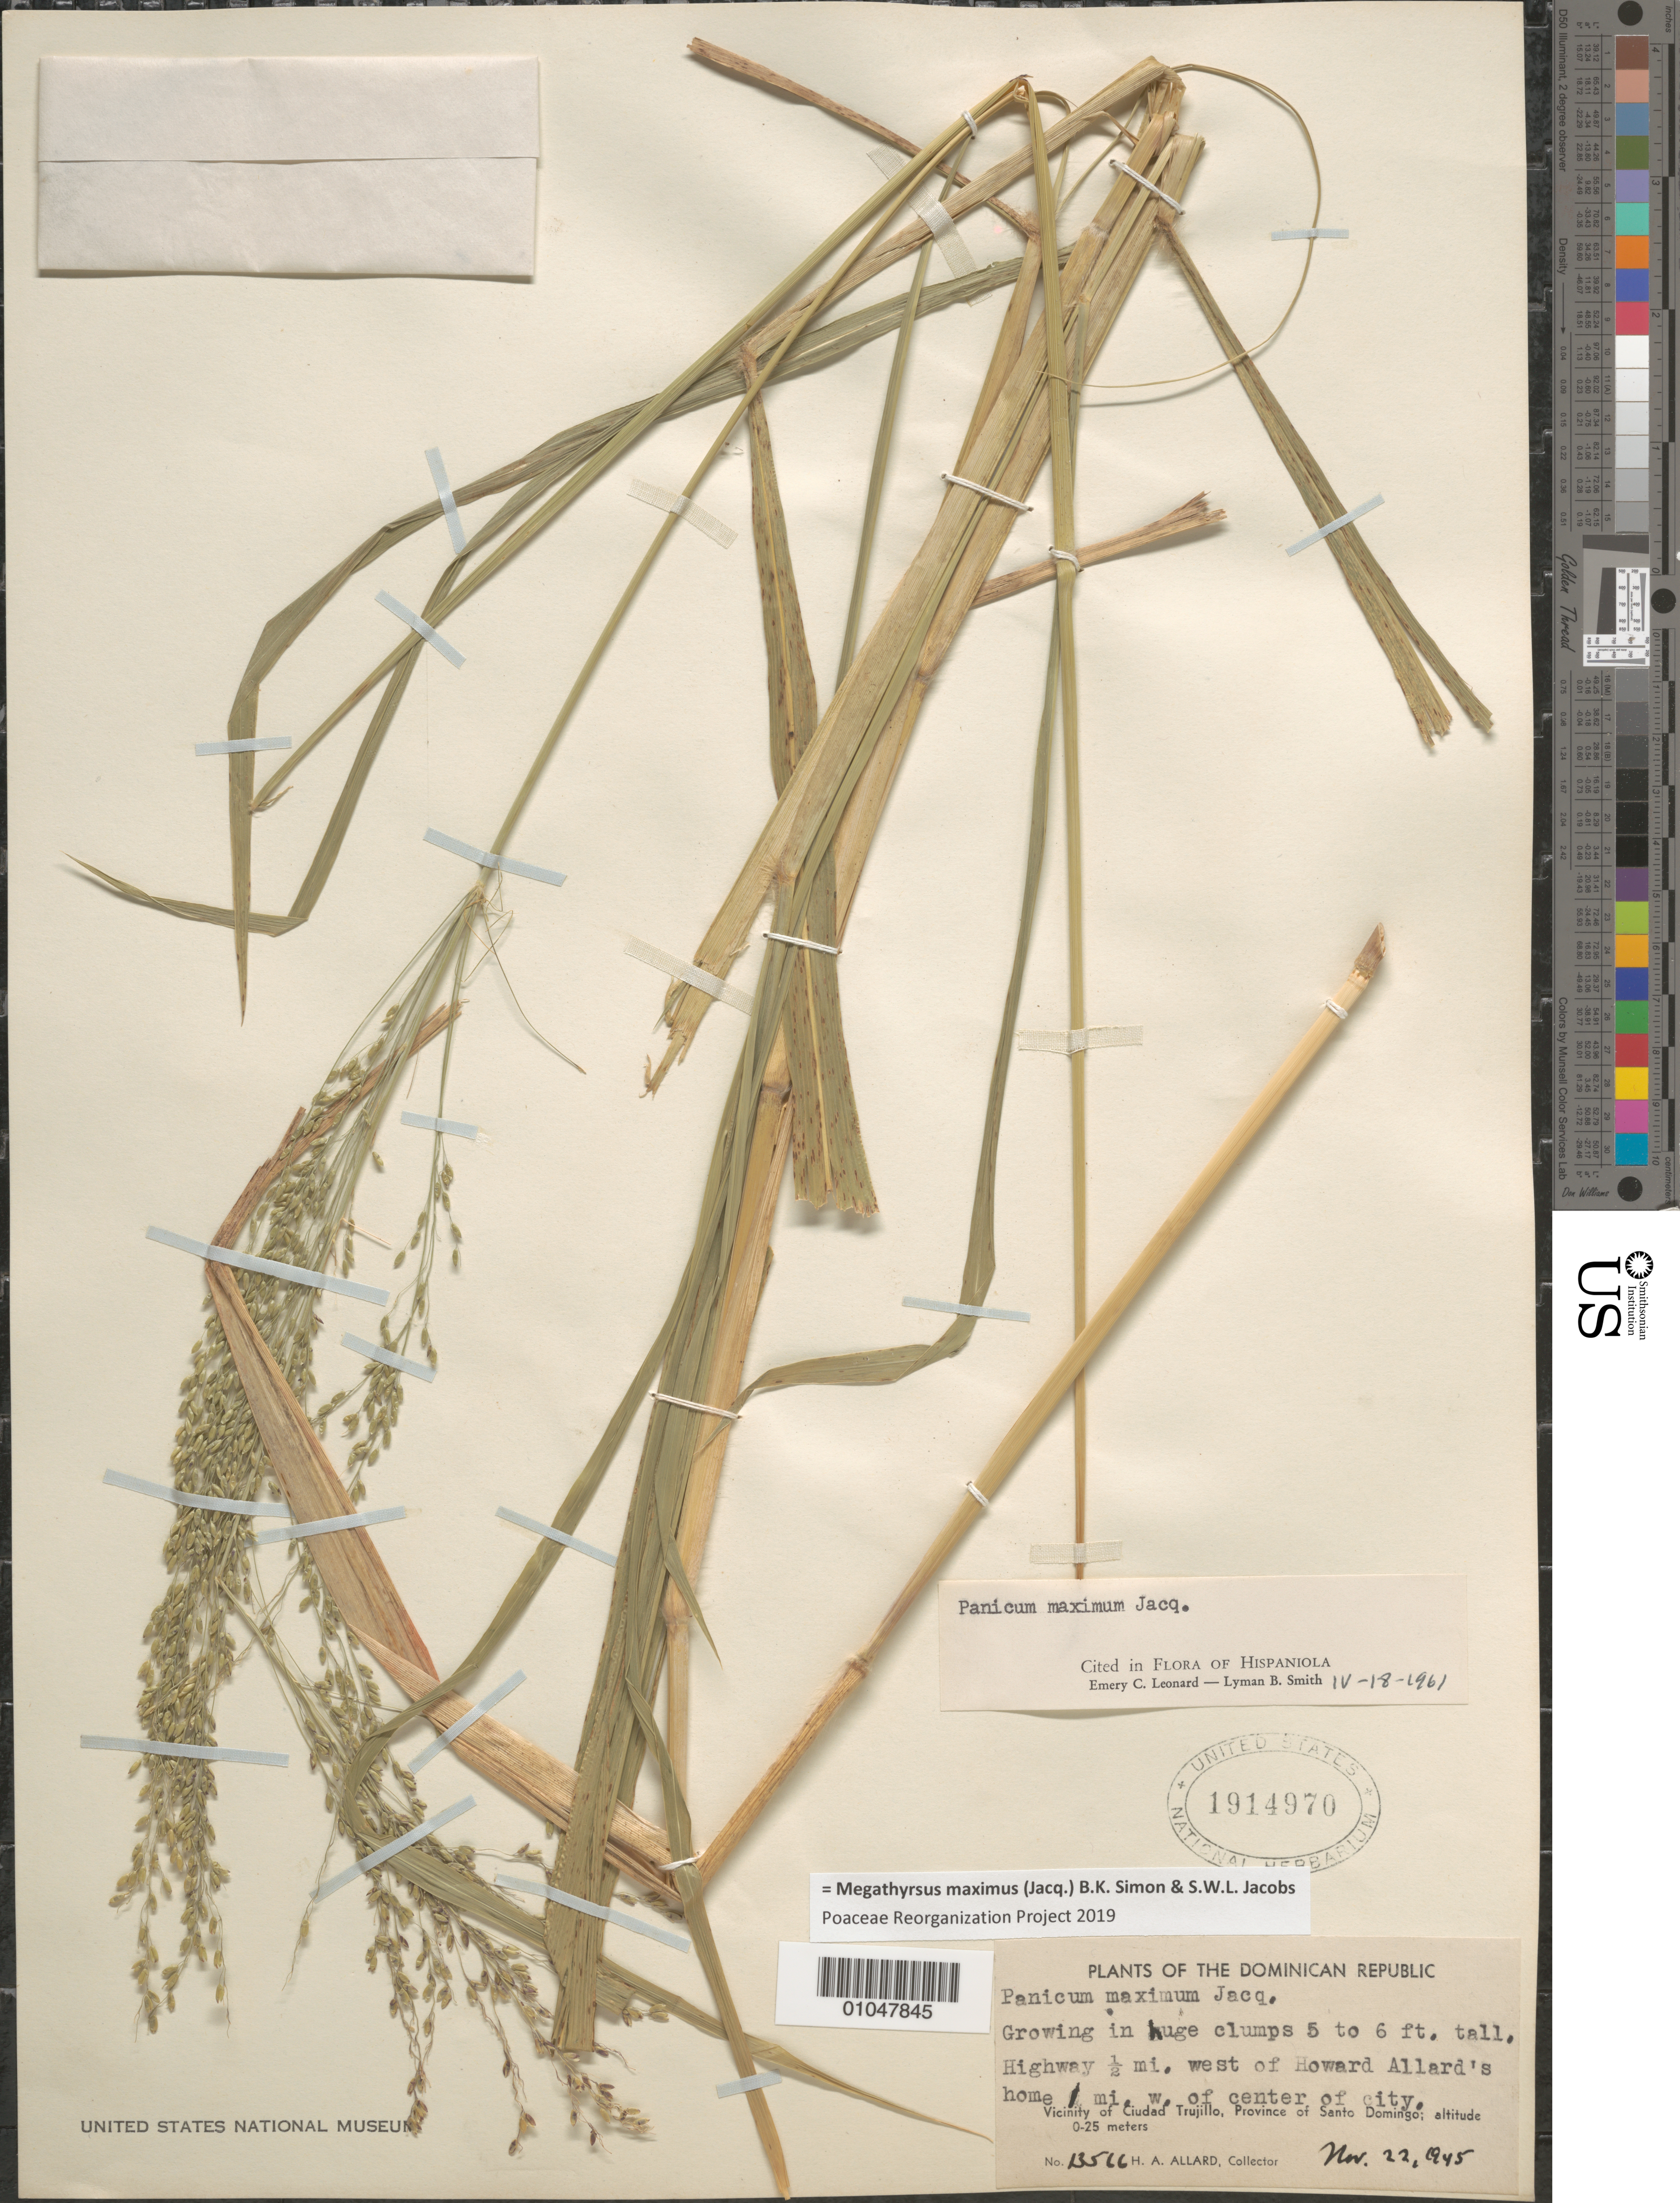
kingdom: Plantae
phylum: Tracheophyta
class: Liliopsida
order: Poales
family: Poaceae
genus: Panicum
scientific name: Panicum maximum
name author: Jacq.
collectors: H. A. Allard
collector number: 13566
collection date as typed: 22 Nov 1945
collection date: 1945-11-22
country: Dominican Republic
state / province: Distrito Nacional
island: Hispaniola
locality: Highway .5 m W of Howard allard's home 1 mi. W of center of Snato Domingo city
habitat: on highway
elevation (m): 0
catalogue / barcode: US 1914970